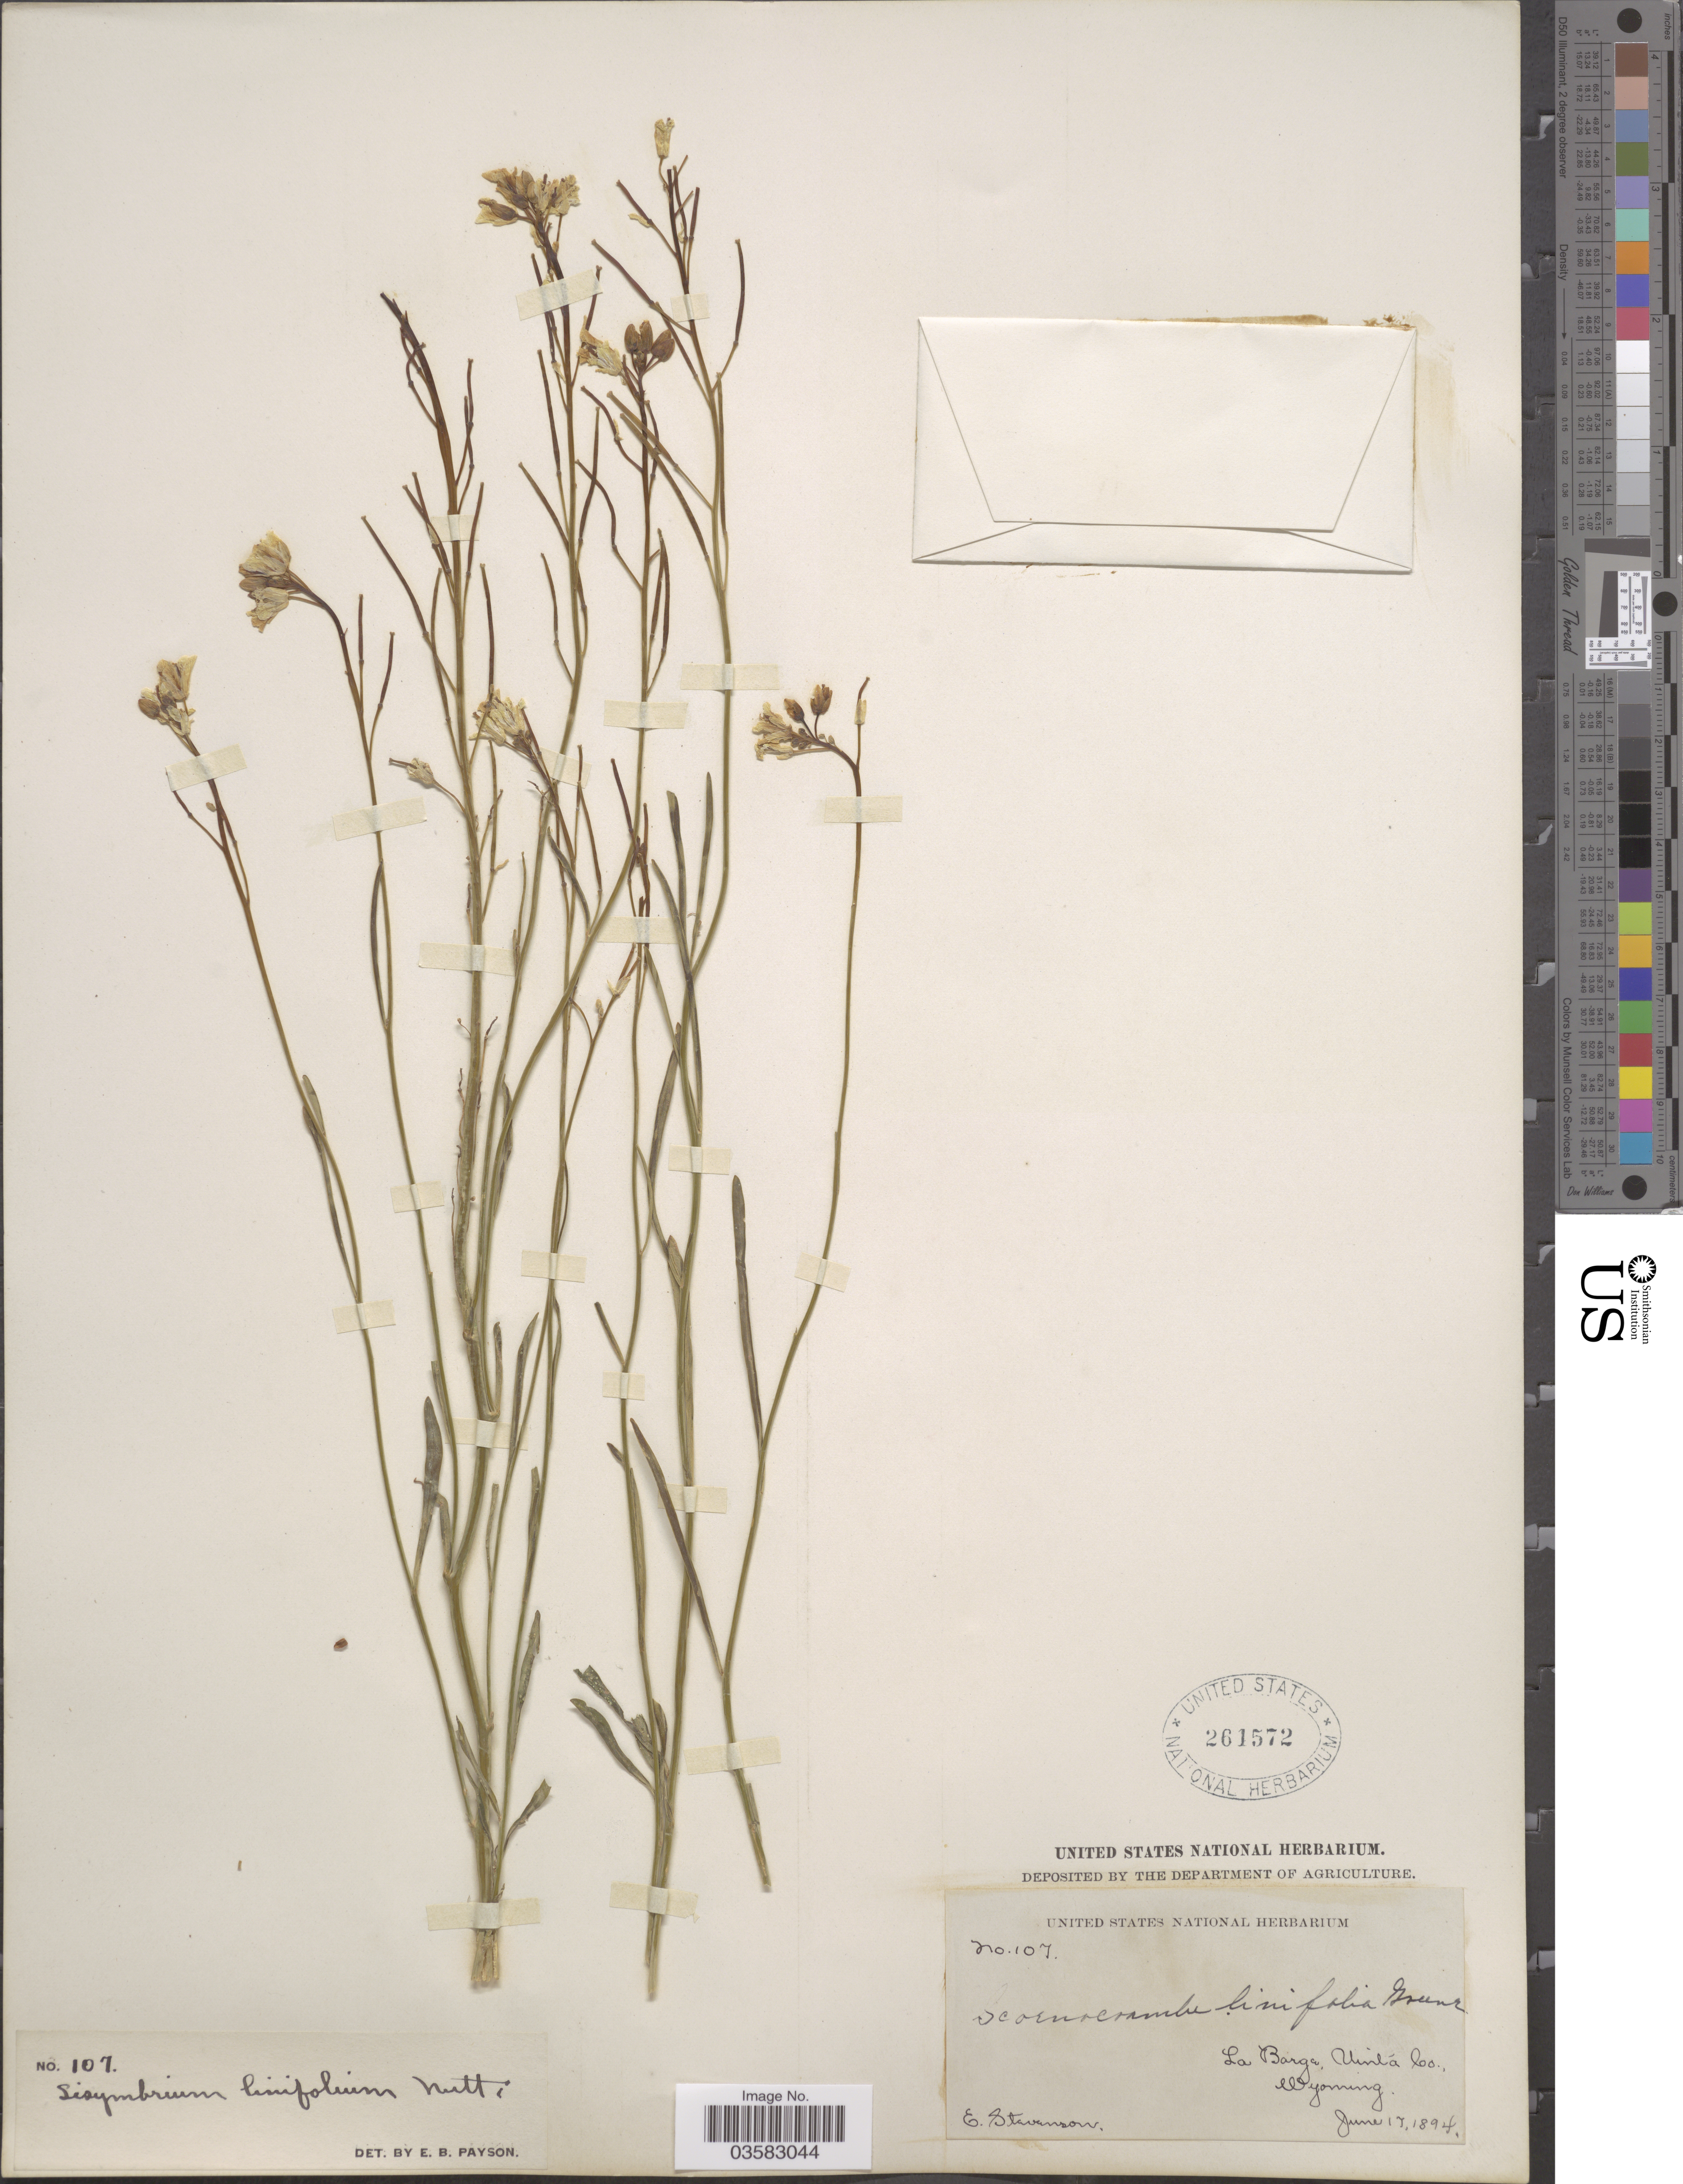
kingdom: Plantae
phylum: Tracheophyta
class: Magnoliopsida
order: Brassicales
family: Brassicaceae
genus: Sisymbrium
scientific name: Sisymbrium linifolium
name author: (Nutt.) Nutt. ex Torr. & A. Gray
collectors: E. Stevenson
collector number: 107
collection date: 1894-06-17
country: United States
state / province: Wyoming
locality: La Barge, Uinta Co.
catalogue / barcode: US 261572